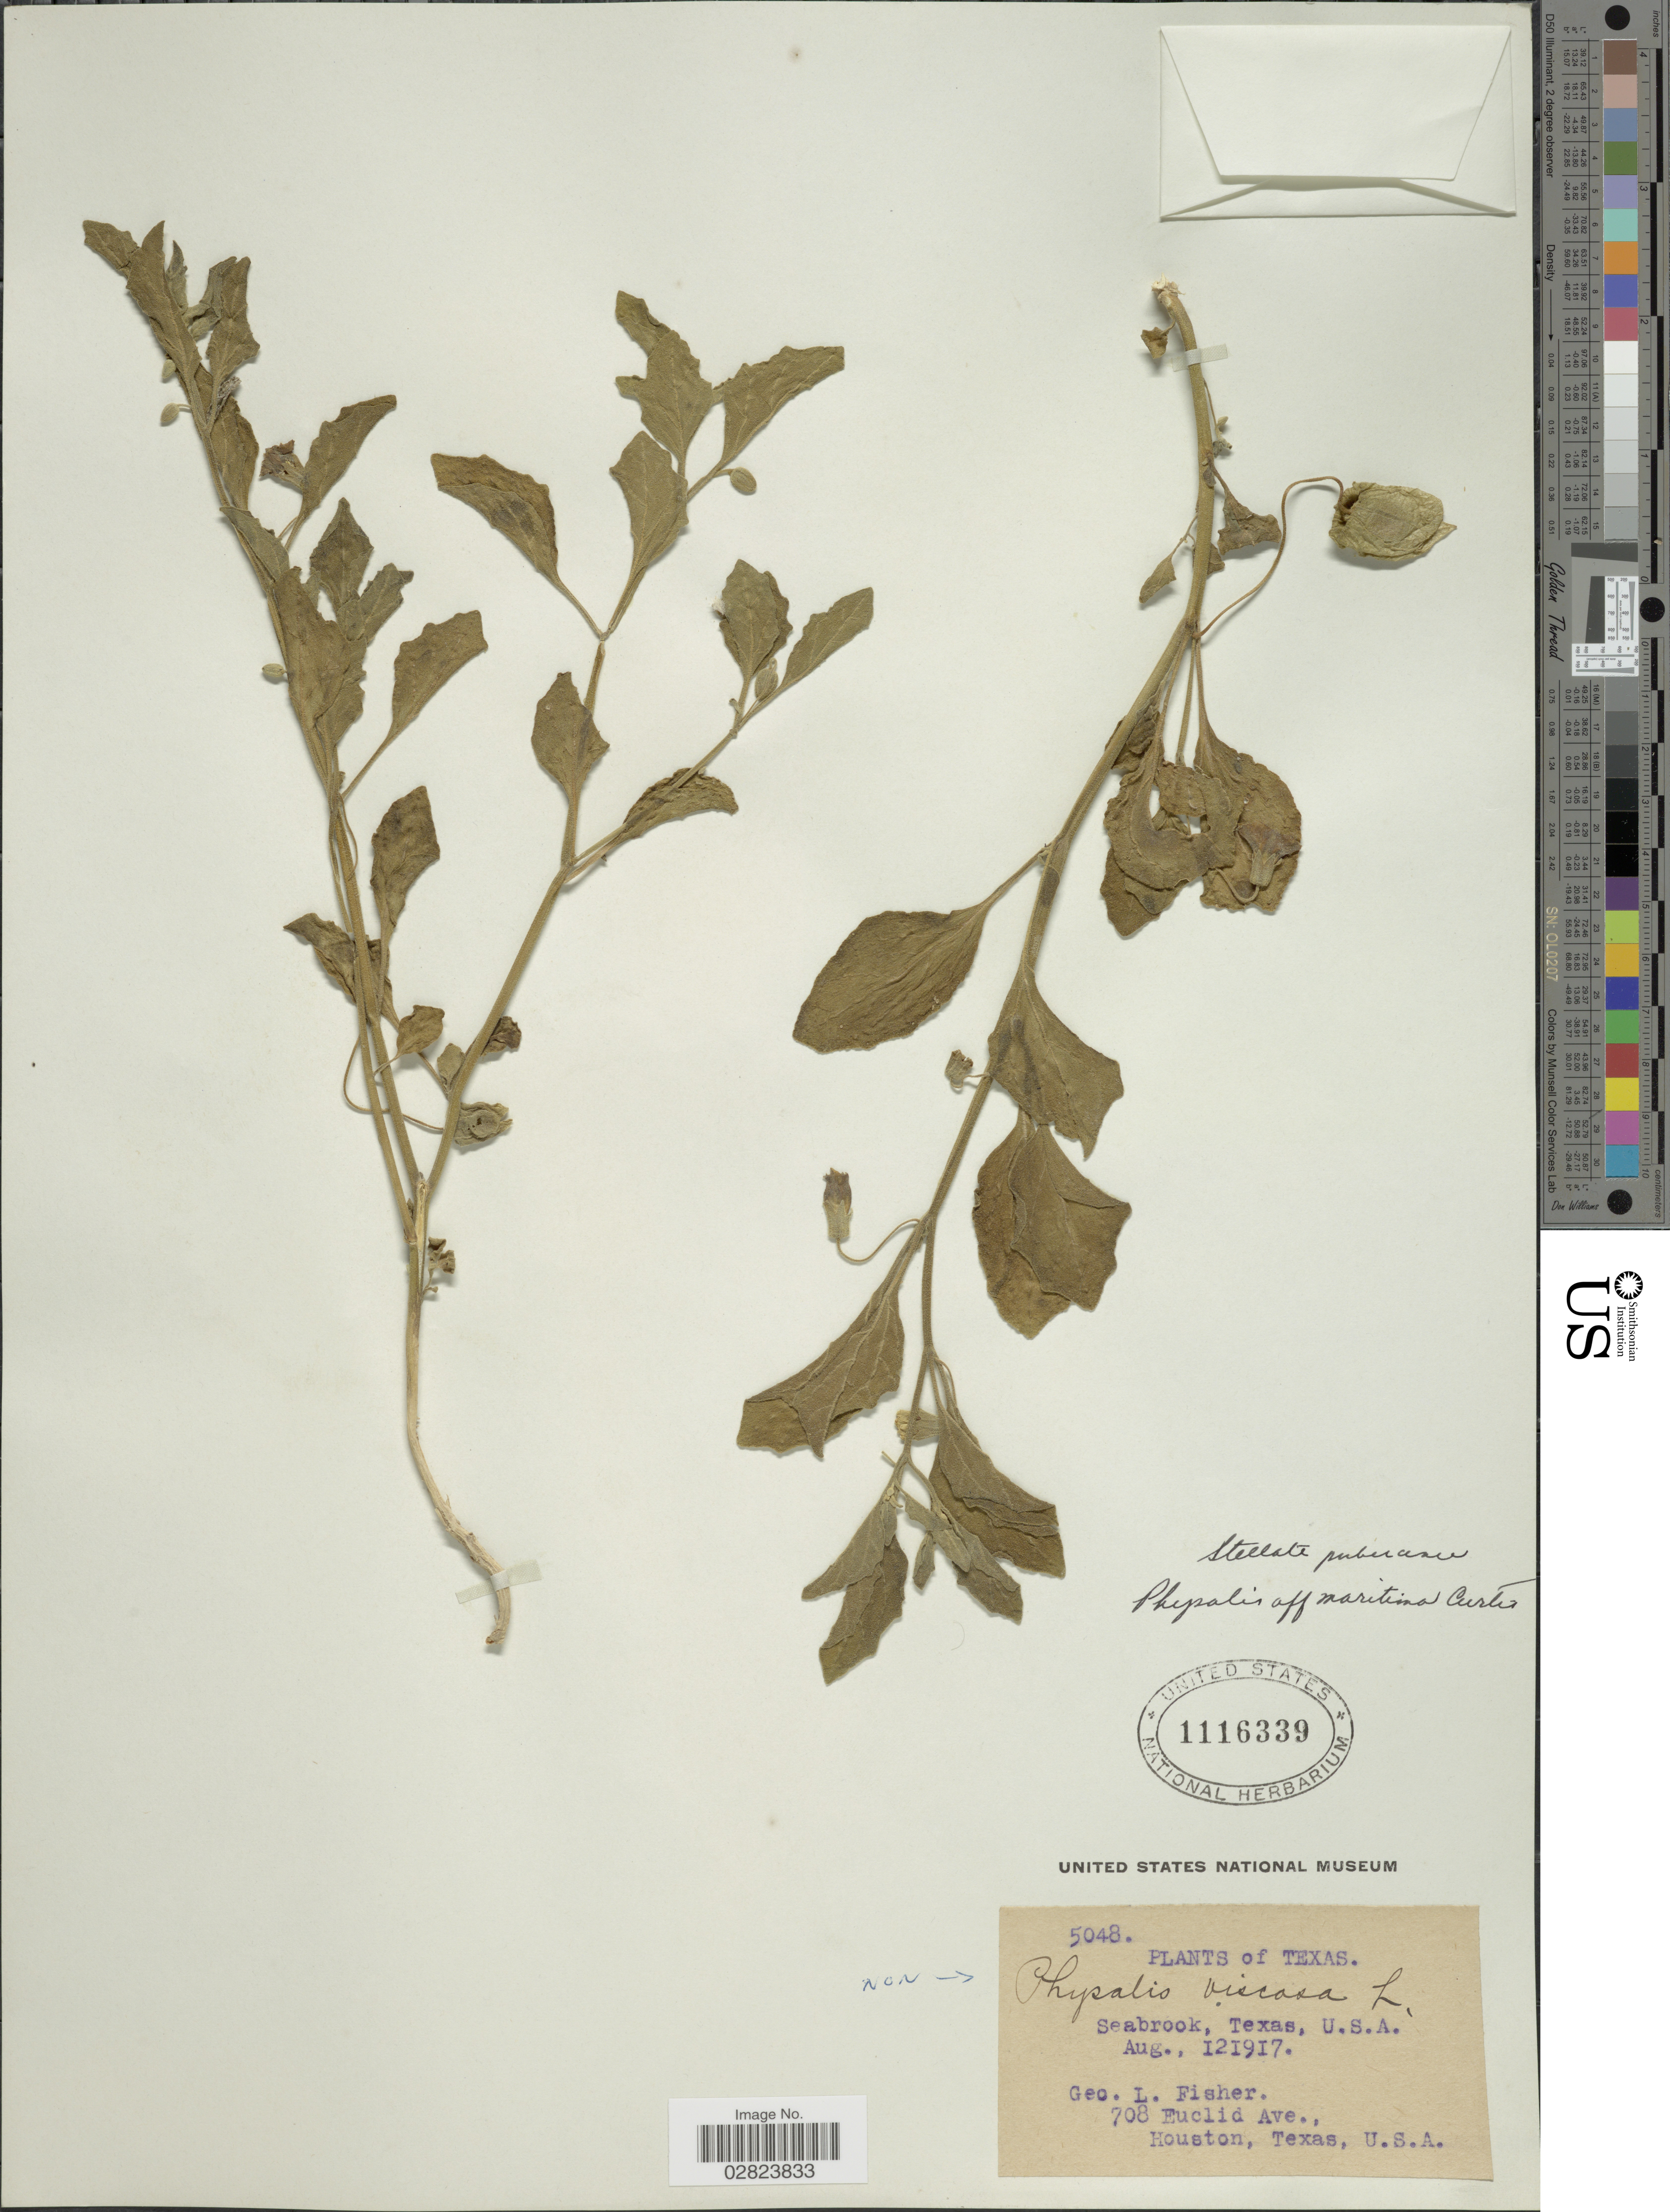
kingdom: Plantae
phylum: Tracheophyta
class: Magnoliopsida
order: Solanales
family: Solanaceae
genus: Physalis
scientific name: Physalis maritima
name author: M.A. Curtis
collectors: G. L. Fisher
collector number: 5048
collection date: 1917-08-12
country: United States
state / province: Texas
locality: Seabrook.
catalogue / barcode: US 1116339